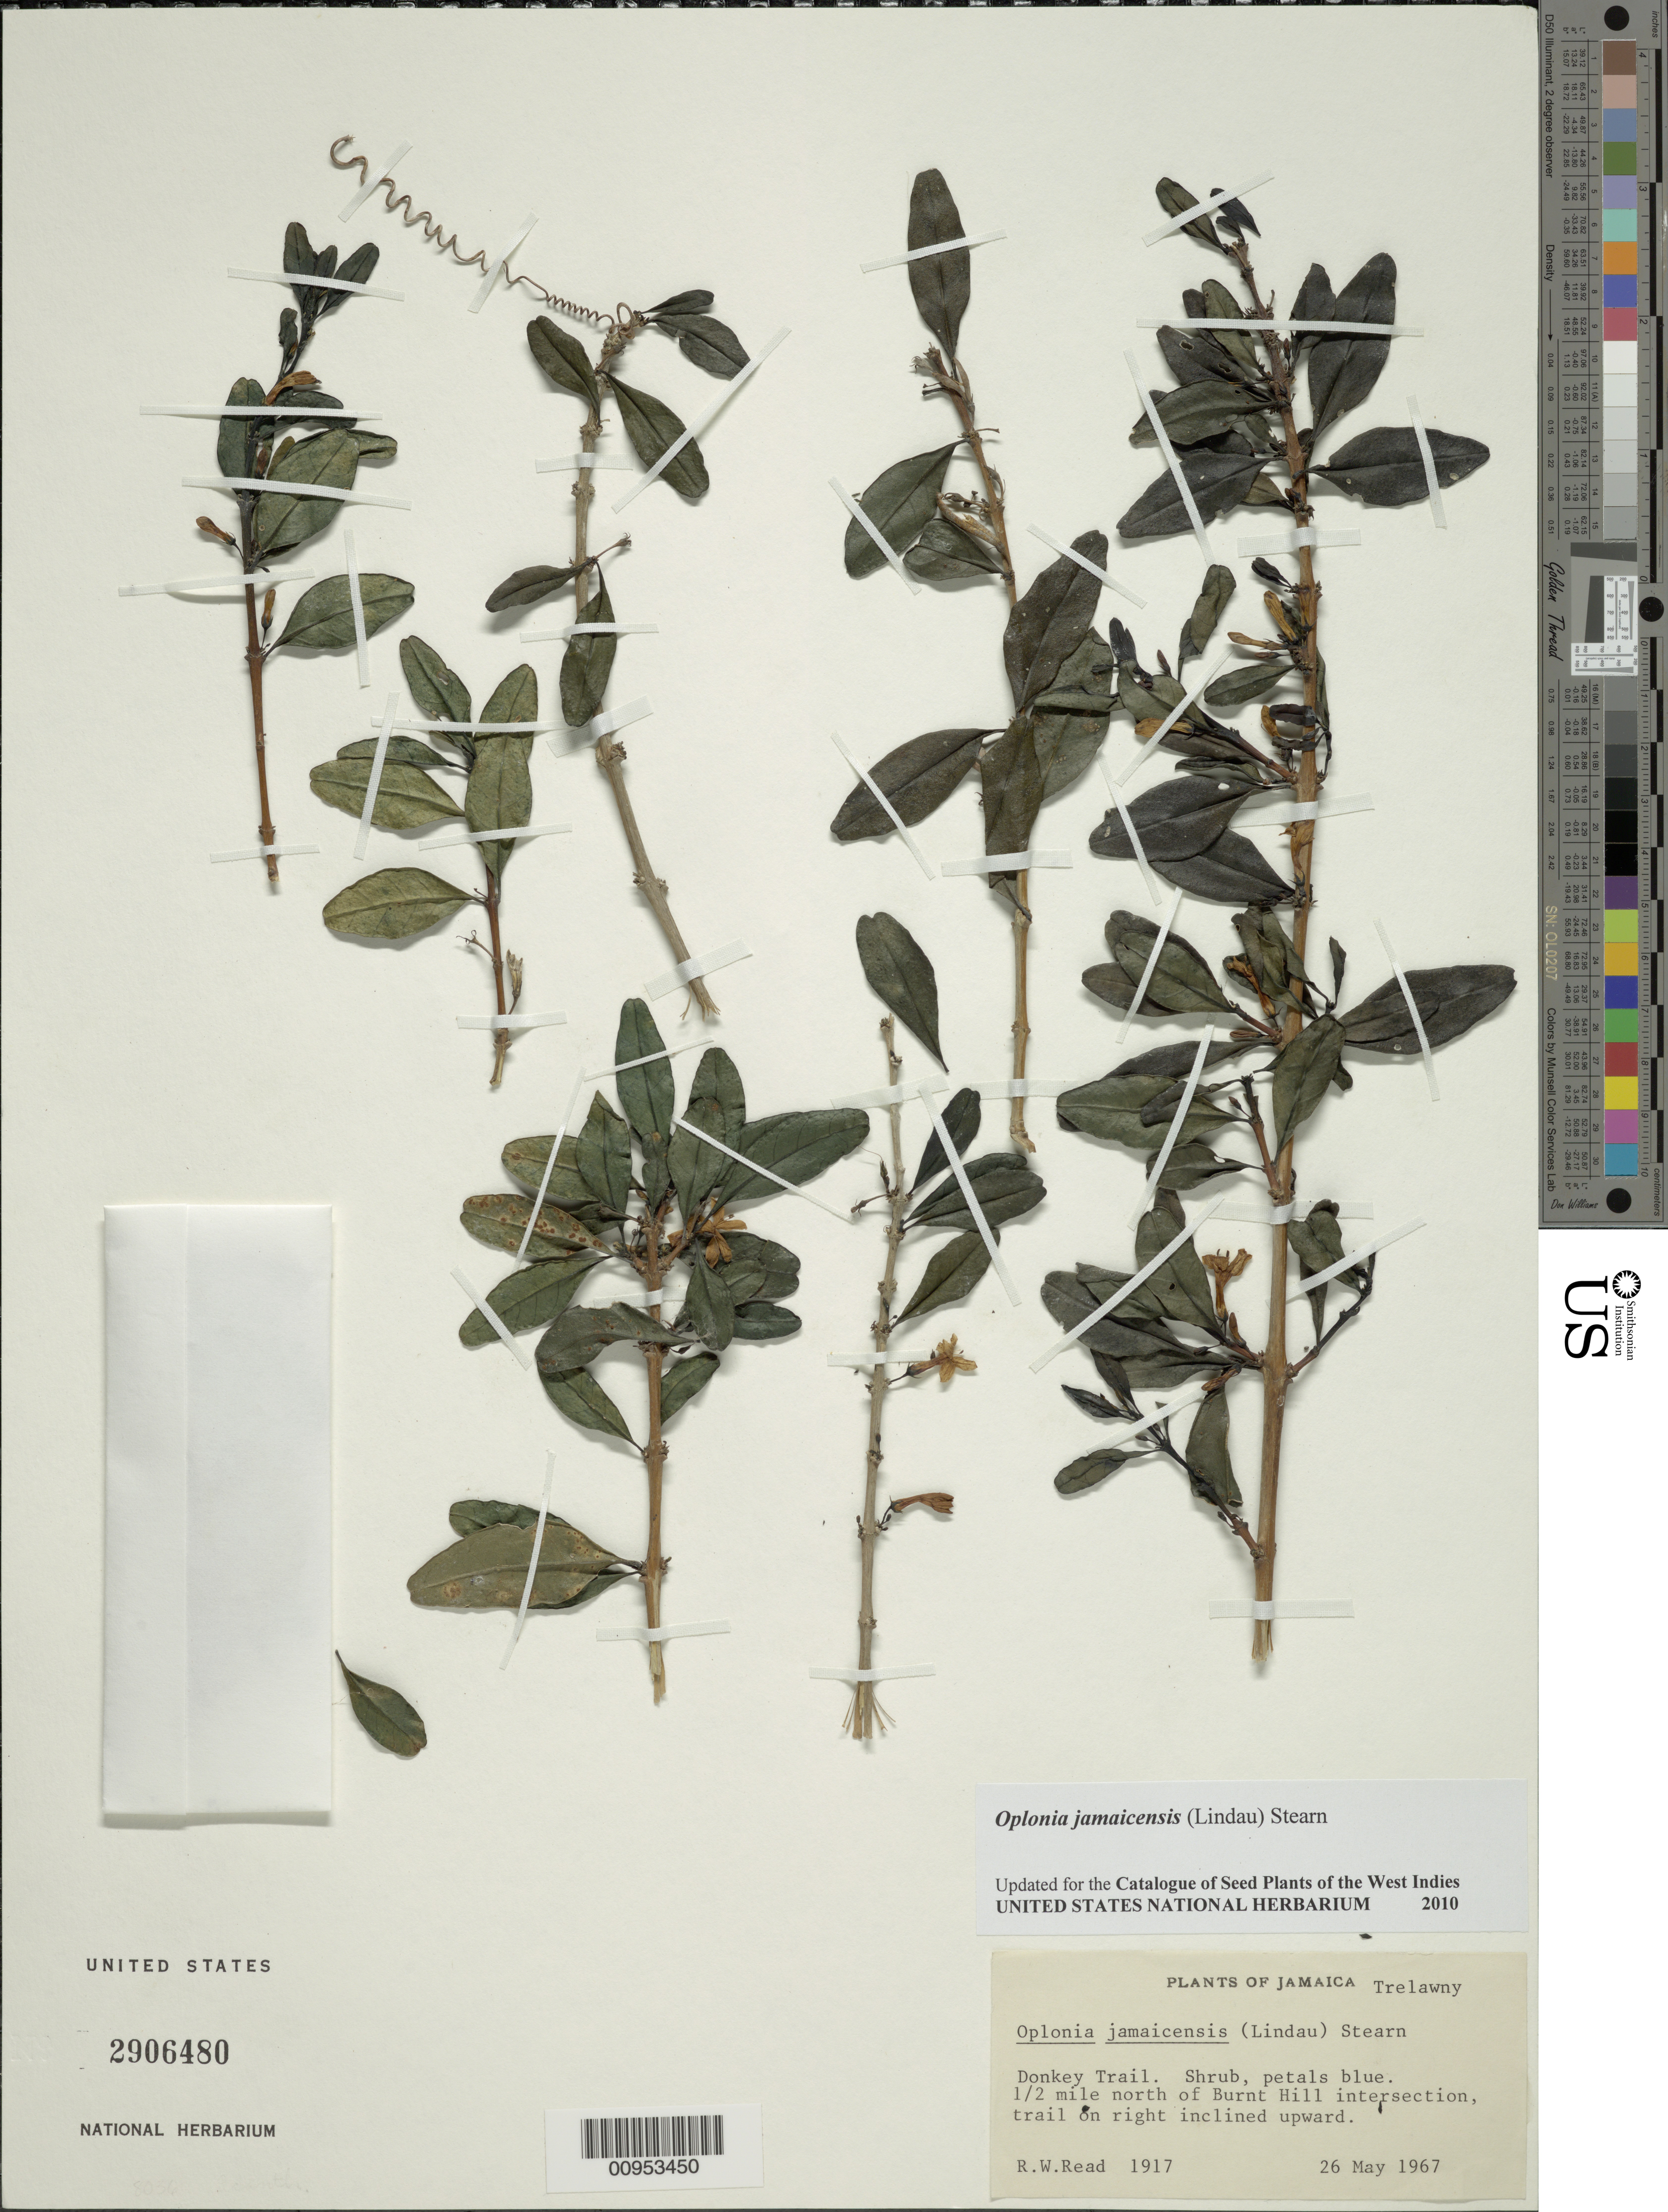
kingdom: Plantae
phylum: Tracheophyta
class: Magnoliopsida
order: Lamiales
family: Acanthaceae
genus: Oplonia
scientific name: Oplonia jamaicensis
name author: (Lindau) Stearn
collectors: R. W. Read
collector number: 1917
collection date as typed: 26 May 1967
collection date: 1967-05-26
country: Jamaica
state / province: Trelawny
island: Jamaica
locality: Donky Trail, 0.5 mile north of Burnt Hill intersection, trail on right inclined upward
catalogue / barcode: US 2906480